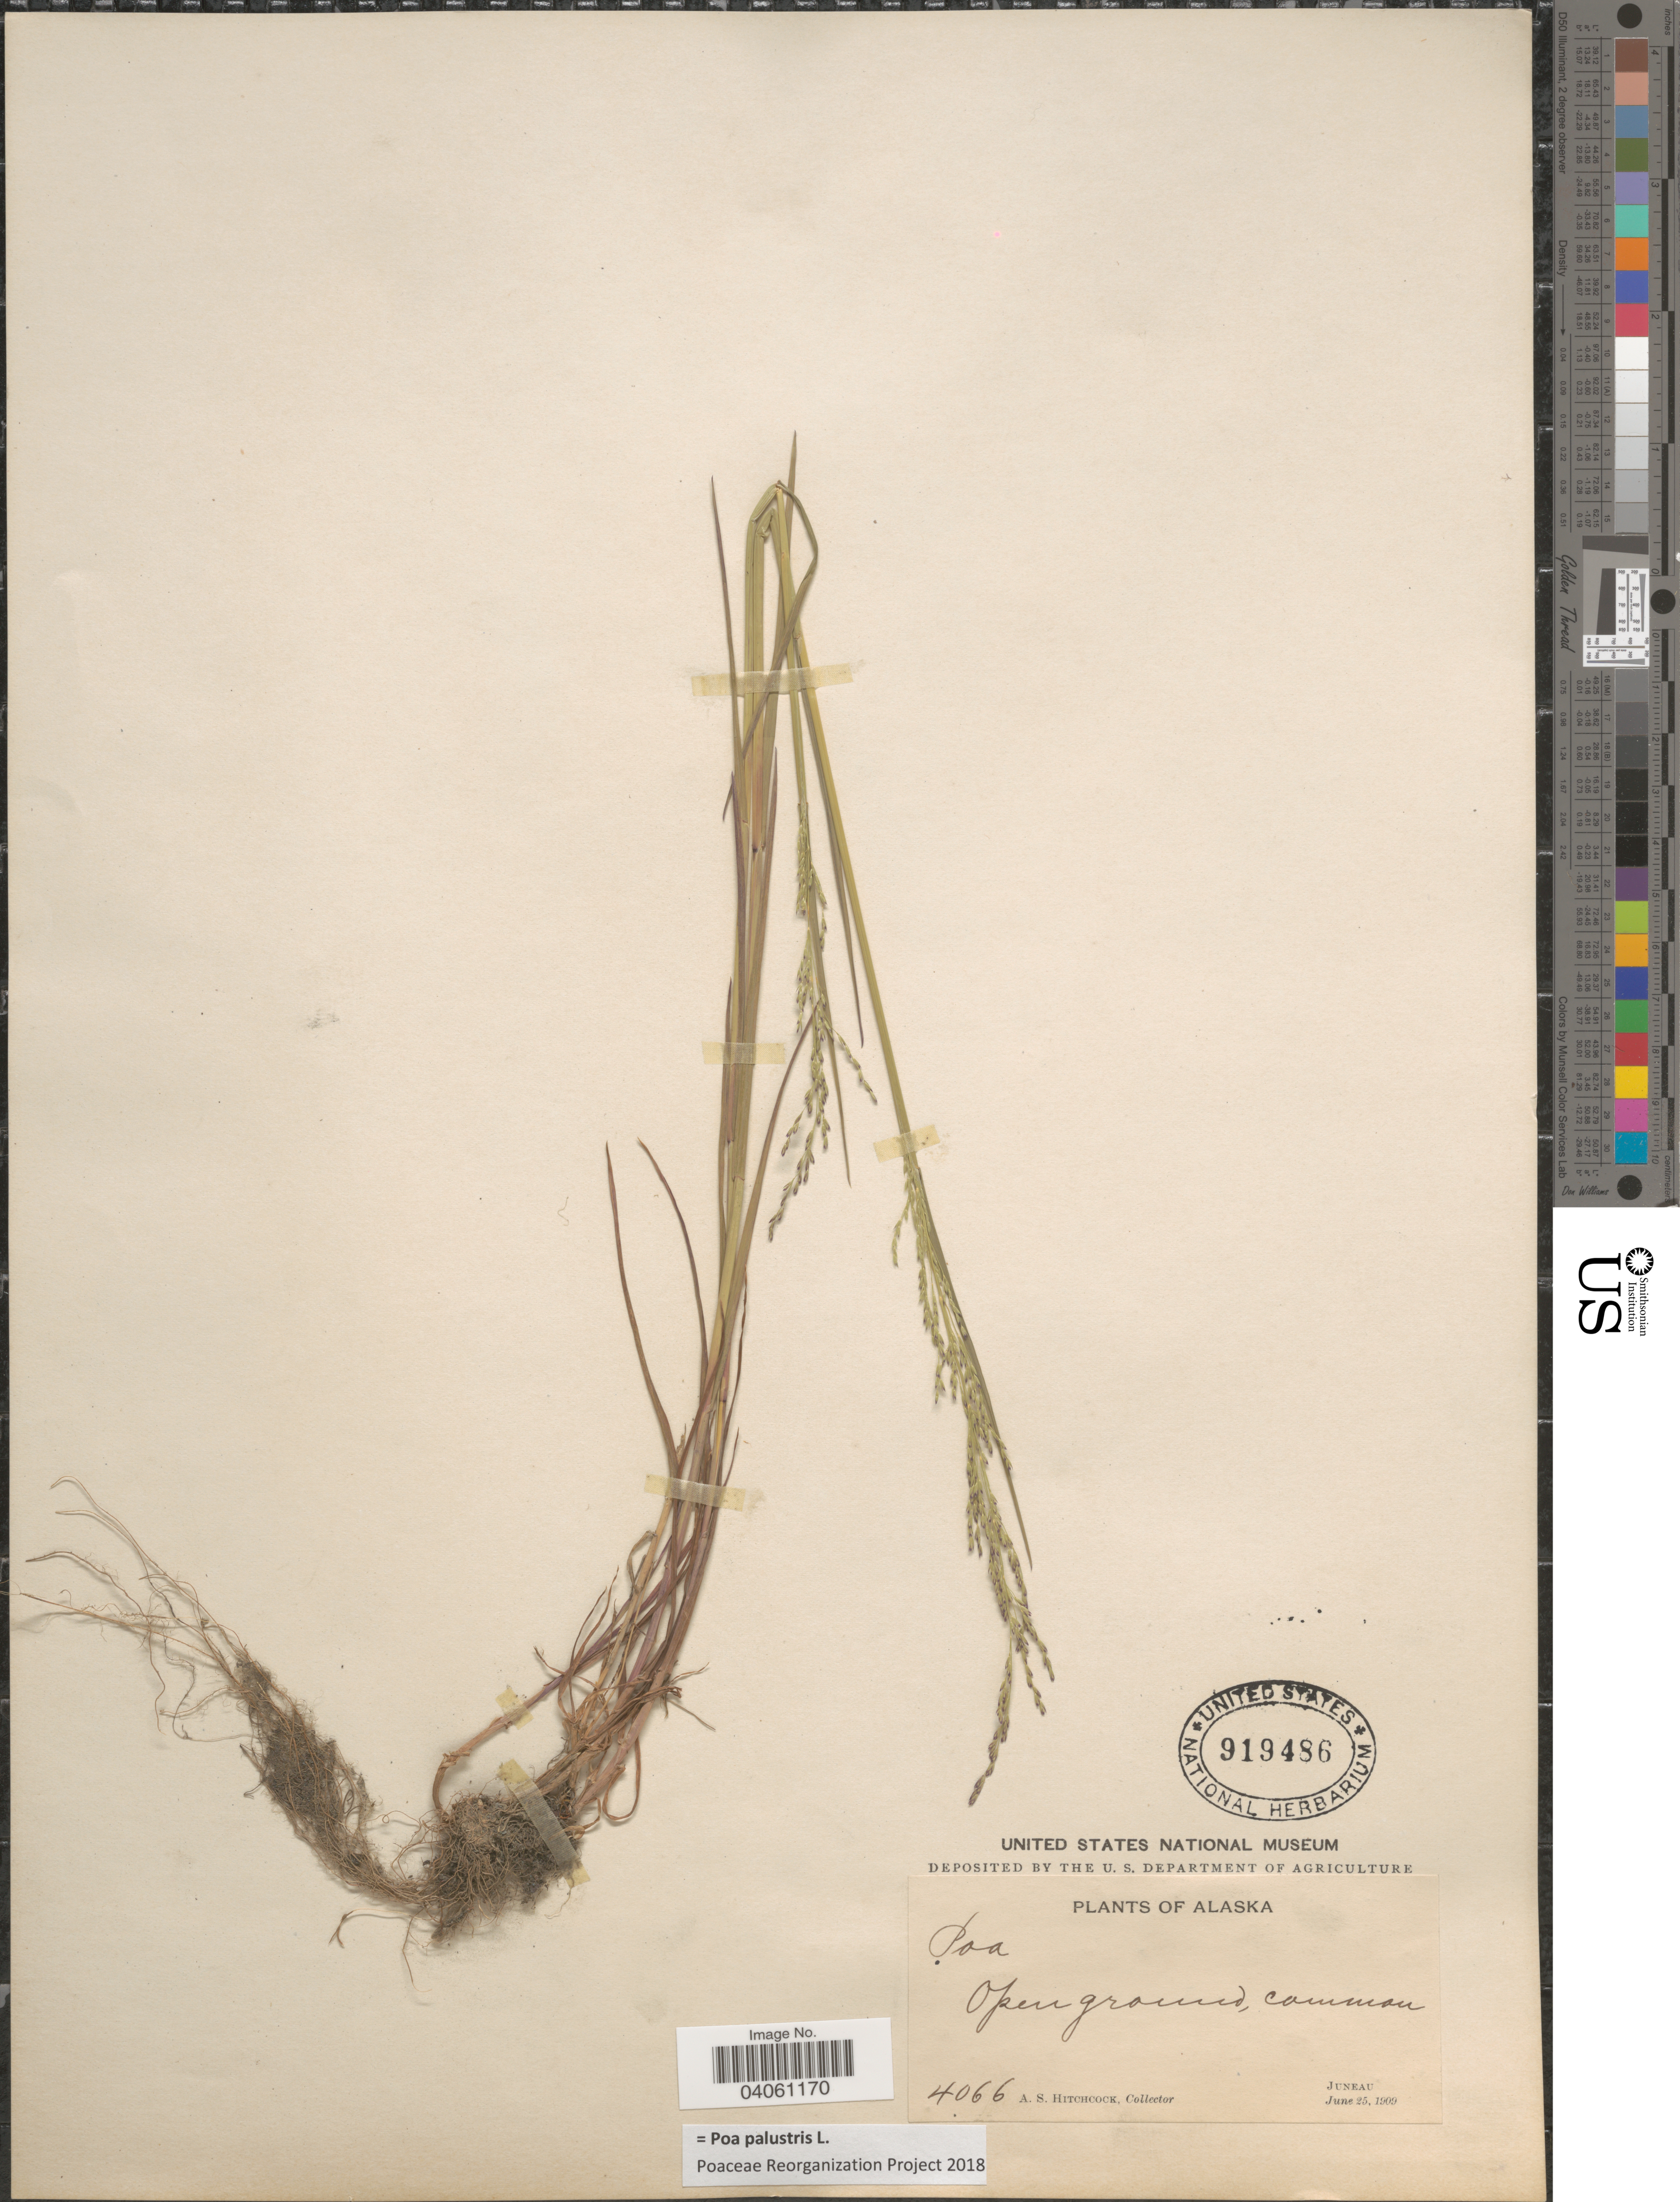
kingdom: Plantae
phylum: Tracheophyta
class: Liliopsida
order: Poales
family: Poaceae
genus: Poa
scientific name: Poa palustris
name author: L.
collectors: A. S. Hitchcock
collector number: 4066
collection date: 1909-06-25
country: United States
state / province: Alaska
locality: Juneau.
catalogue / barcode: US 919486